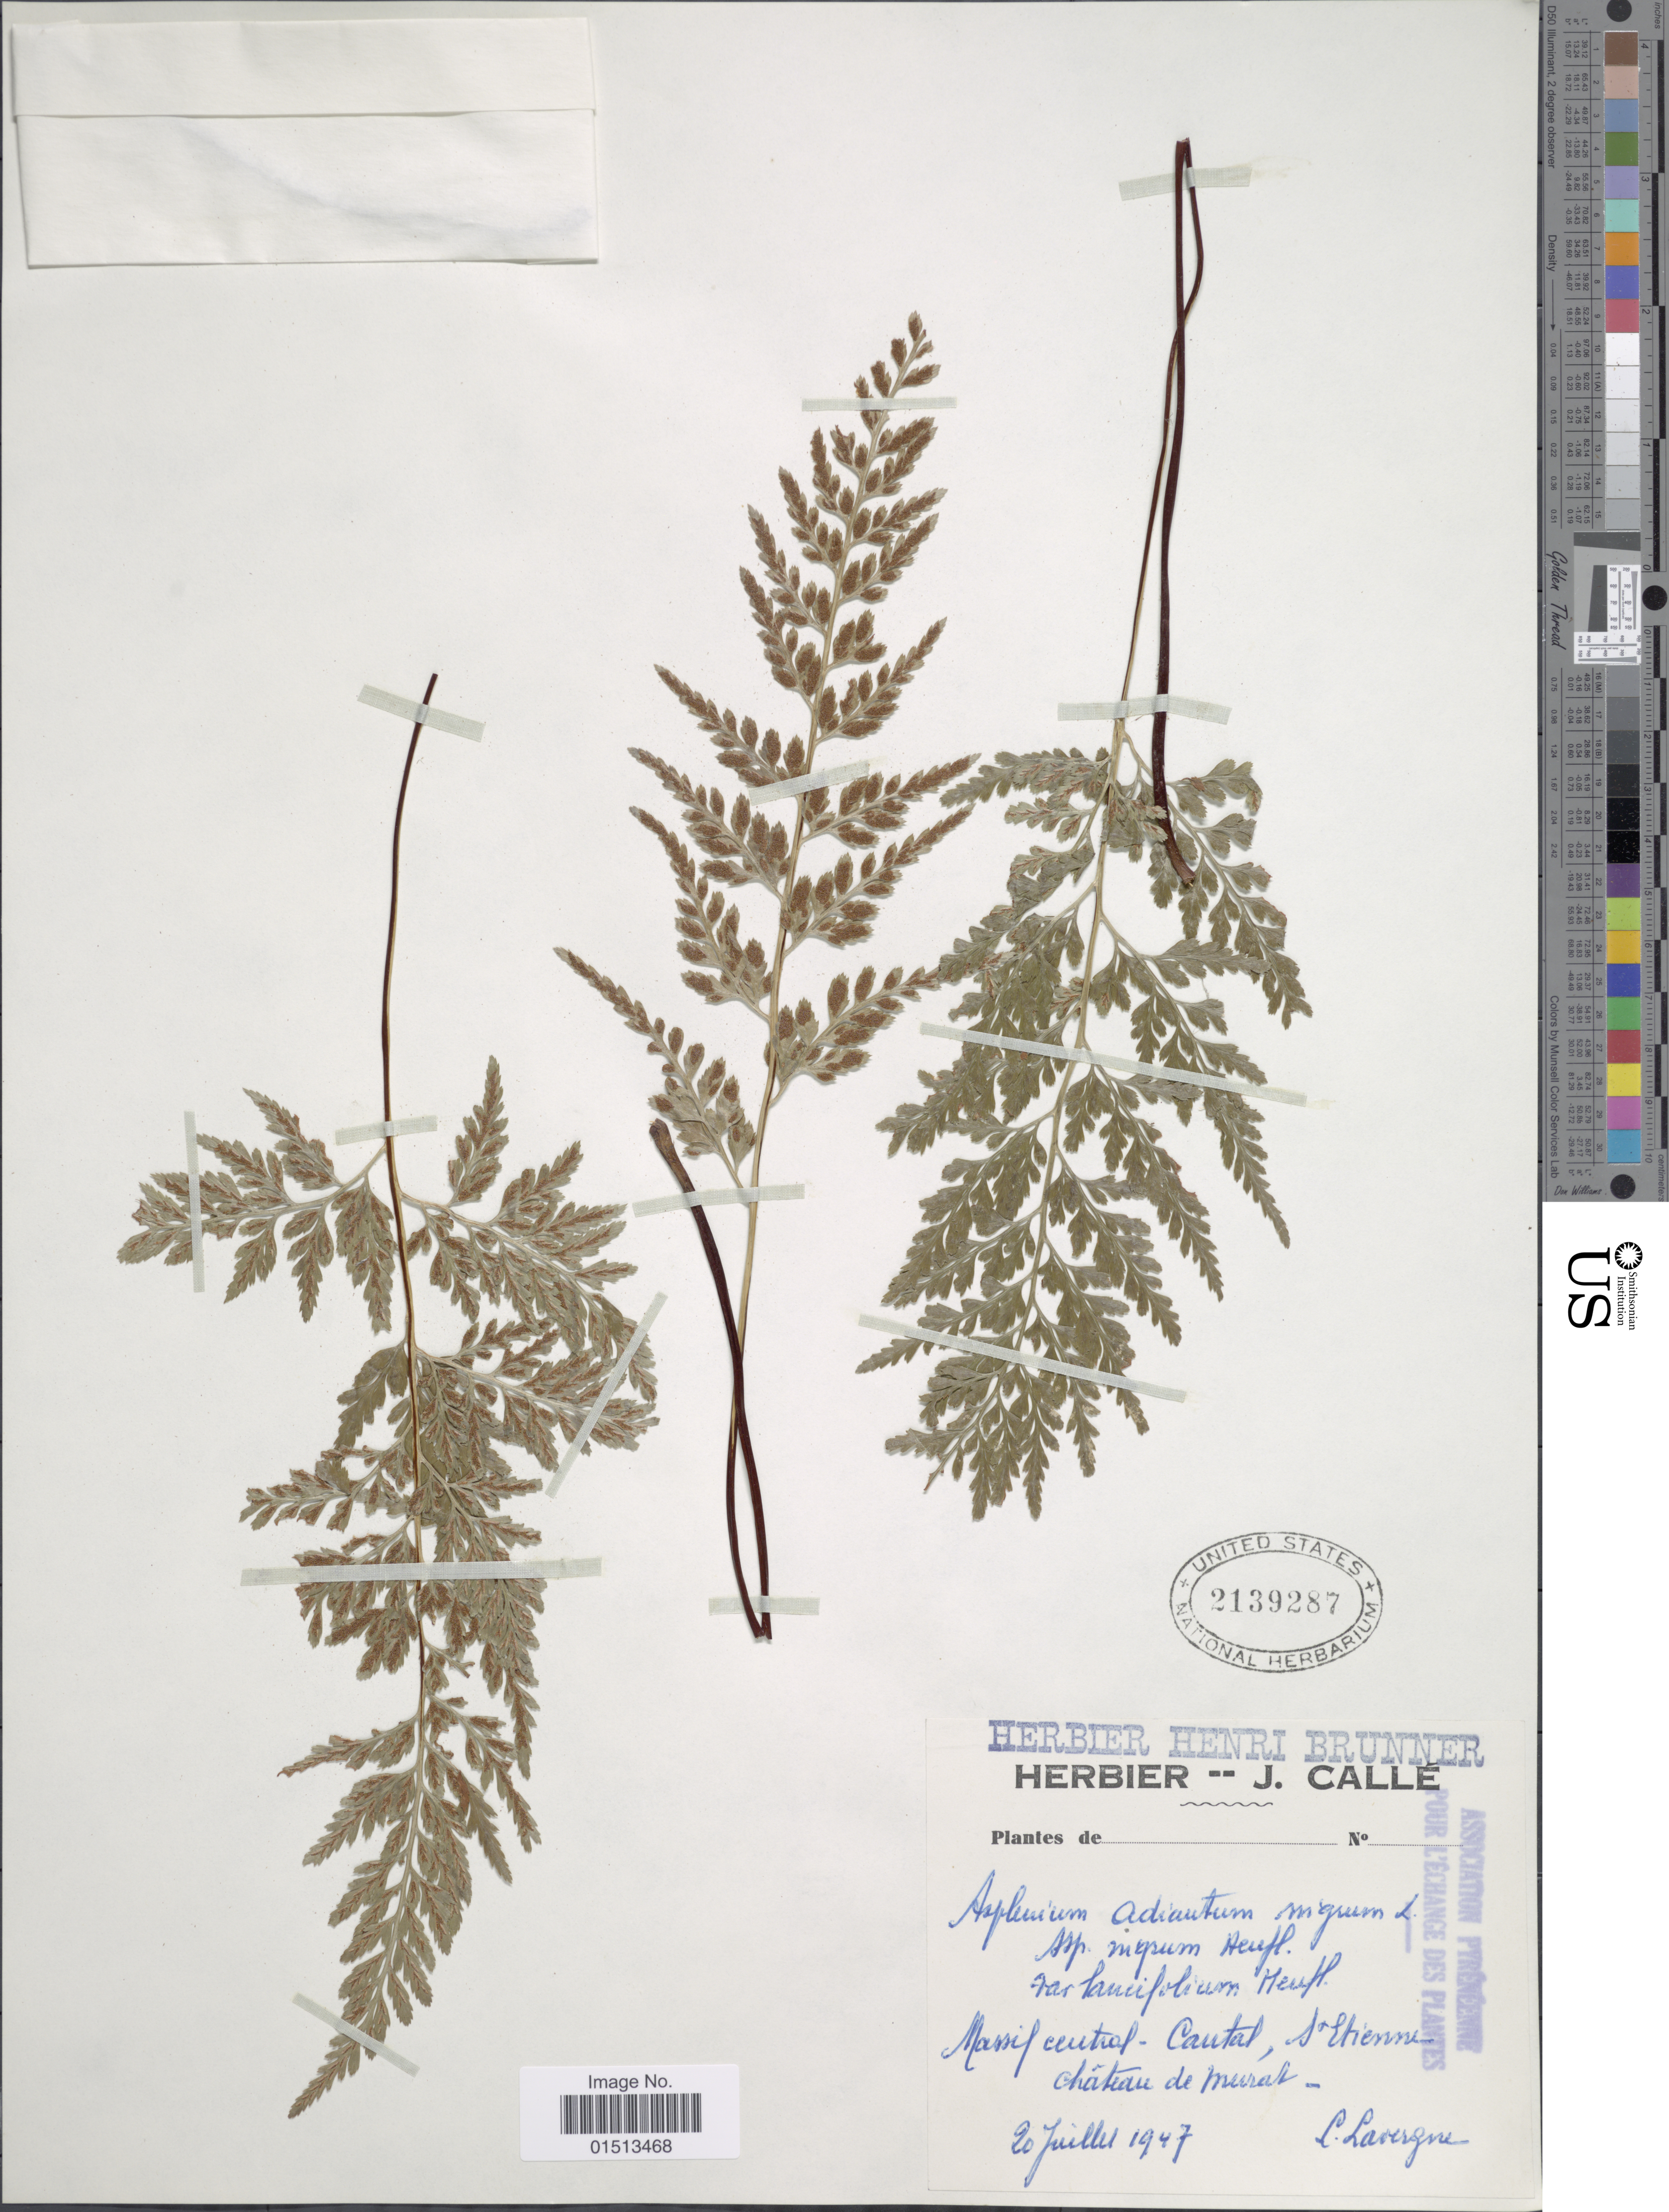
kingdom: Plantae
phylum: Tracheophyta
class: Polypodiopsida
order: Polypodiales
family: Aspleniaceae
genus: Asplenium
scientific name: Asplenium adiantum-nigrum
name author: L.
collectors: L. Lavergne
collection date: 1947-07-20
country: France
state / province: Auvergne-Rhône-Alpes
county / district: Cantal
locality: Massif central-Cantal, s'Etienne chatane de Murat.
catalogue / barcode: US 2139287